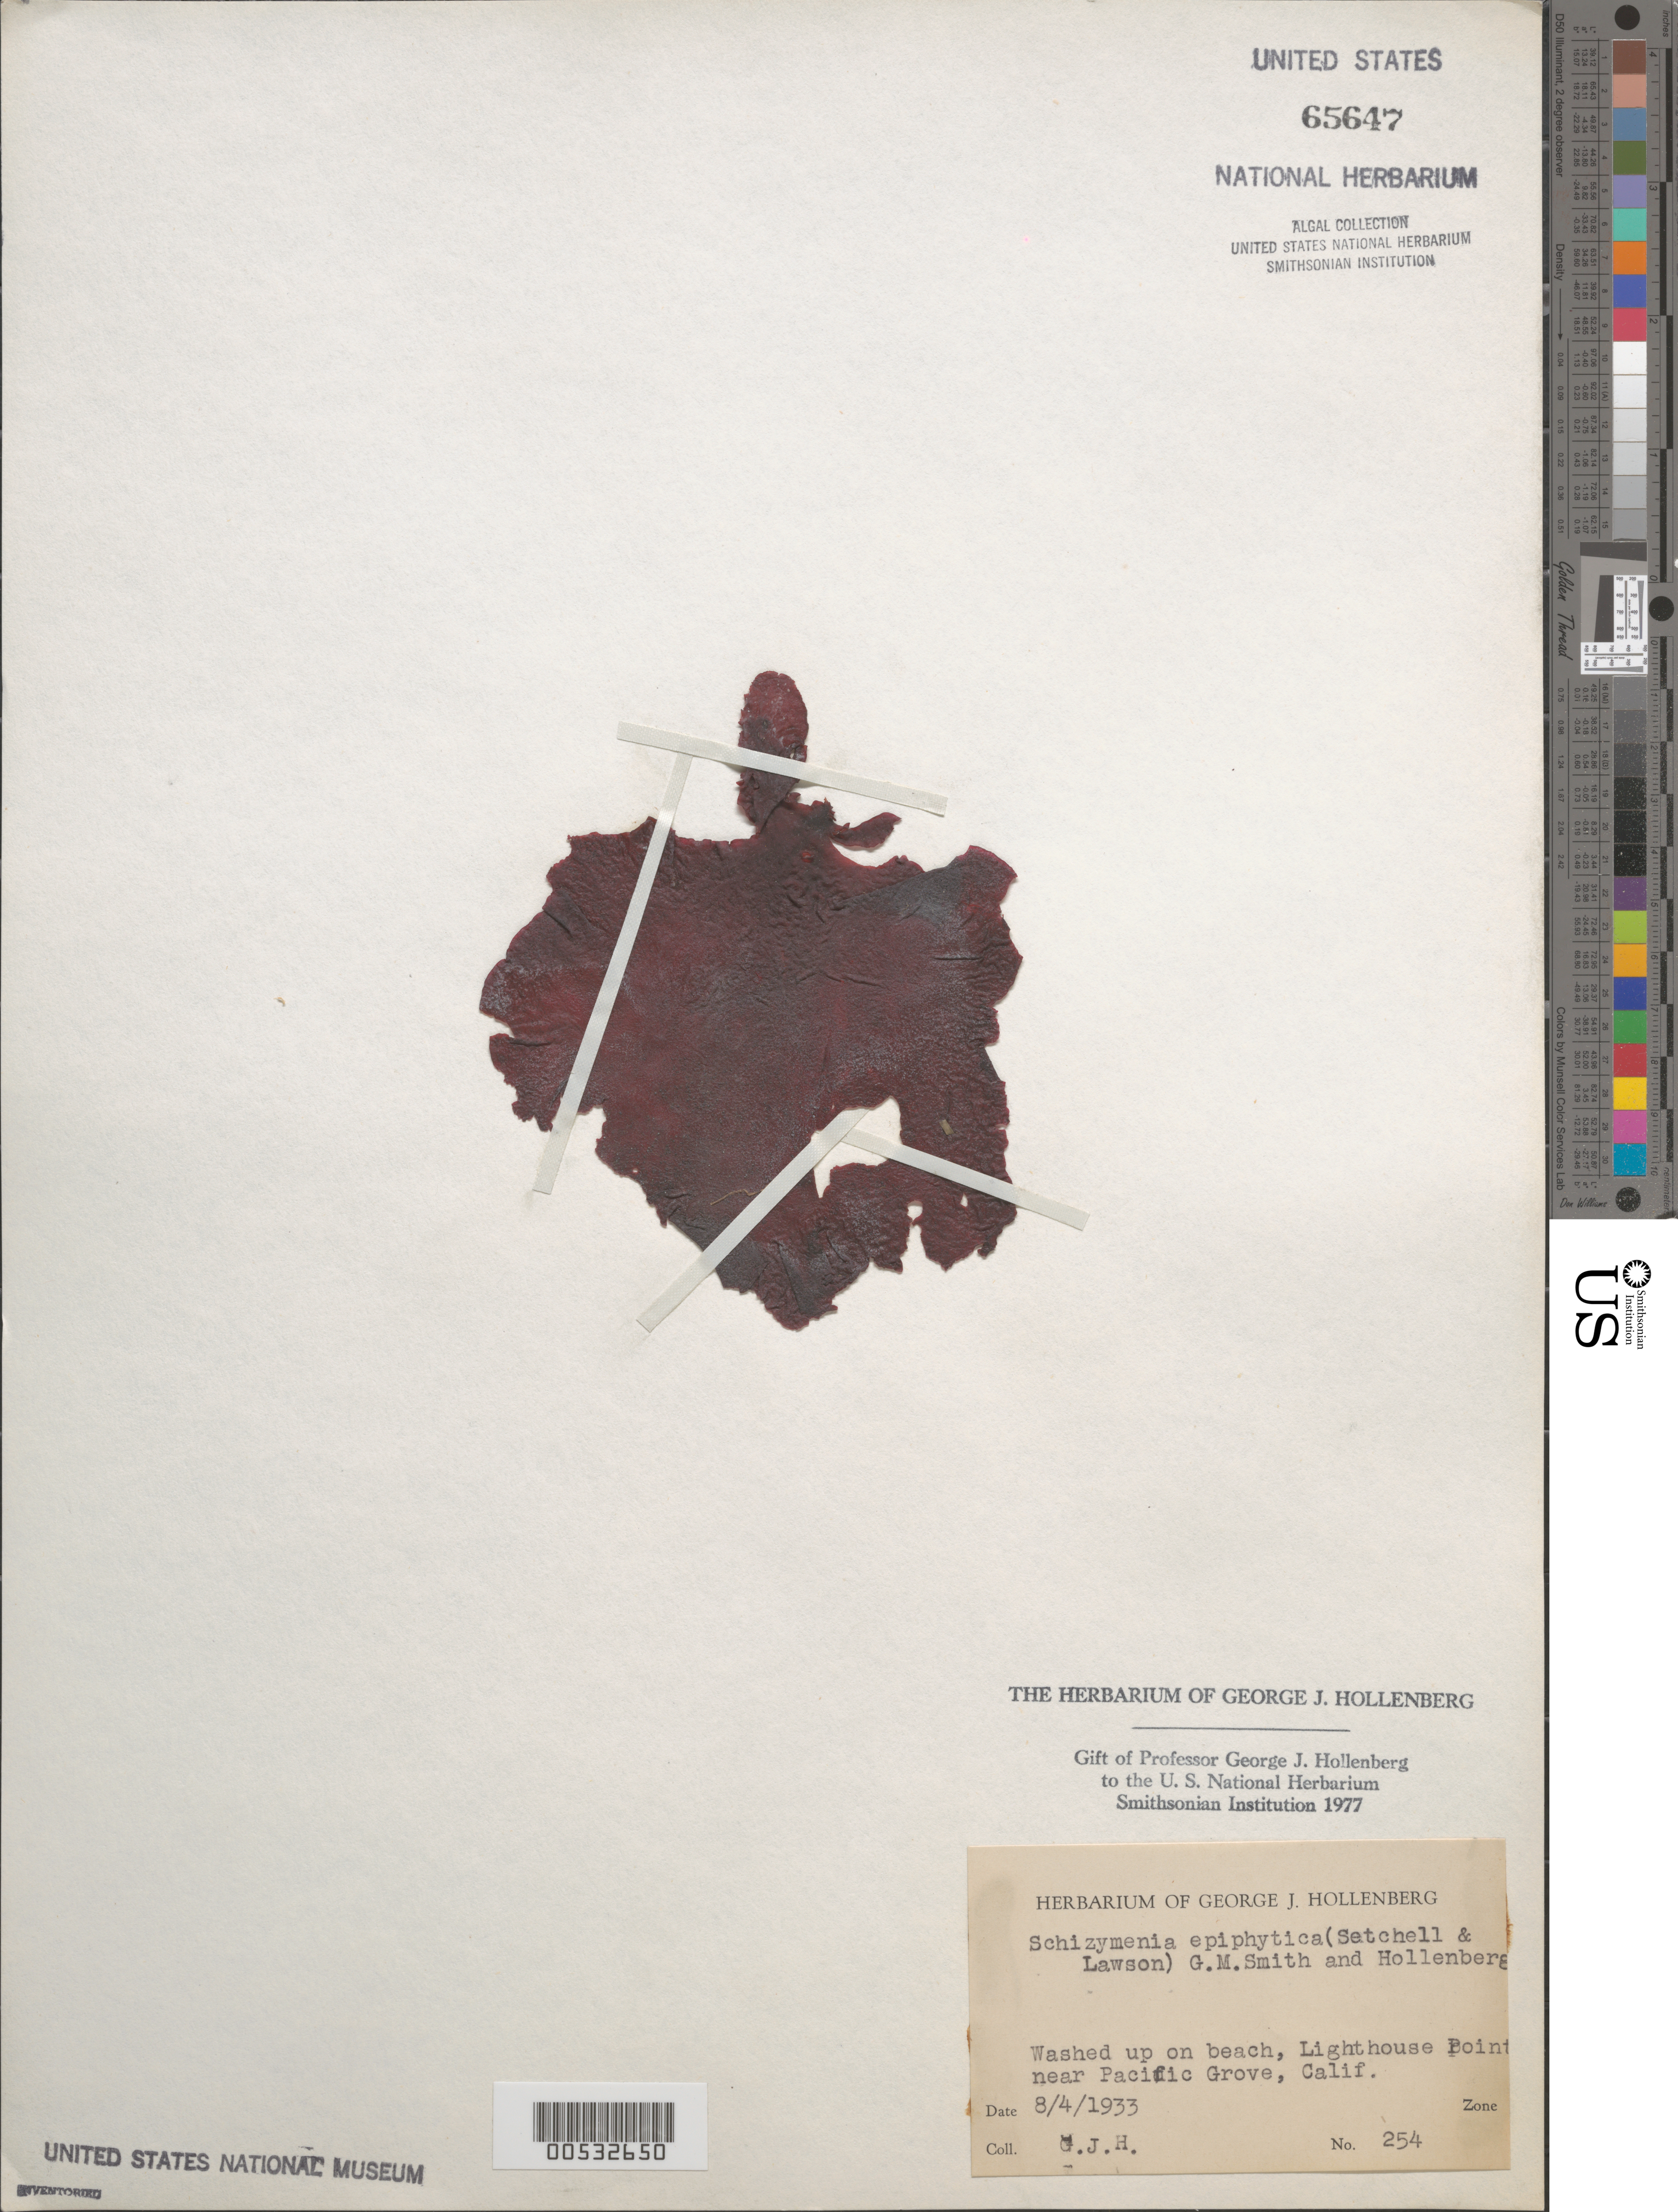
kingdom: Plantae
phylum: Rhodophyta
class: Florideophyceae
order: Gigartinales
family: Furcellariaceae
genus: Peyssonneliopsis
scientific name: Peyssonneliopsis epiphytica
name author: Setch. & G.W. Lawson in Setch.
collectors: G. Hollenberg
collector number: GJH 254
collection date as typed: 04 Aug 1933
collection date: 1933-08-04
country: United States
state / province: California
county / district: Monterey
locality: Lighthouse Point, near Pacific Grove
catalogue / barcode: US 65647